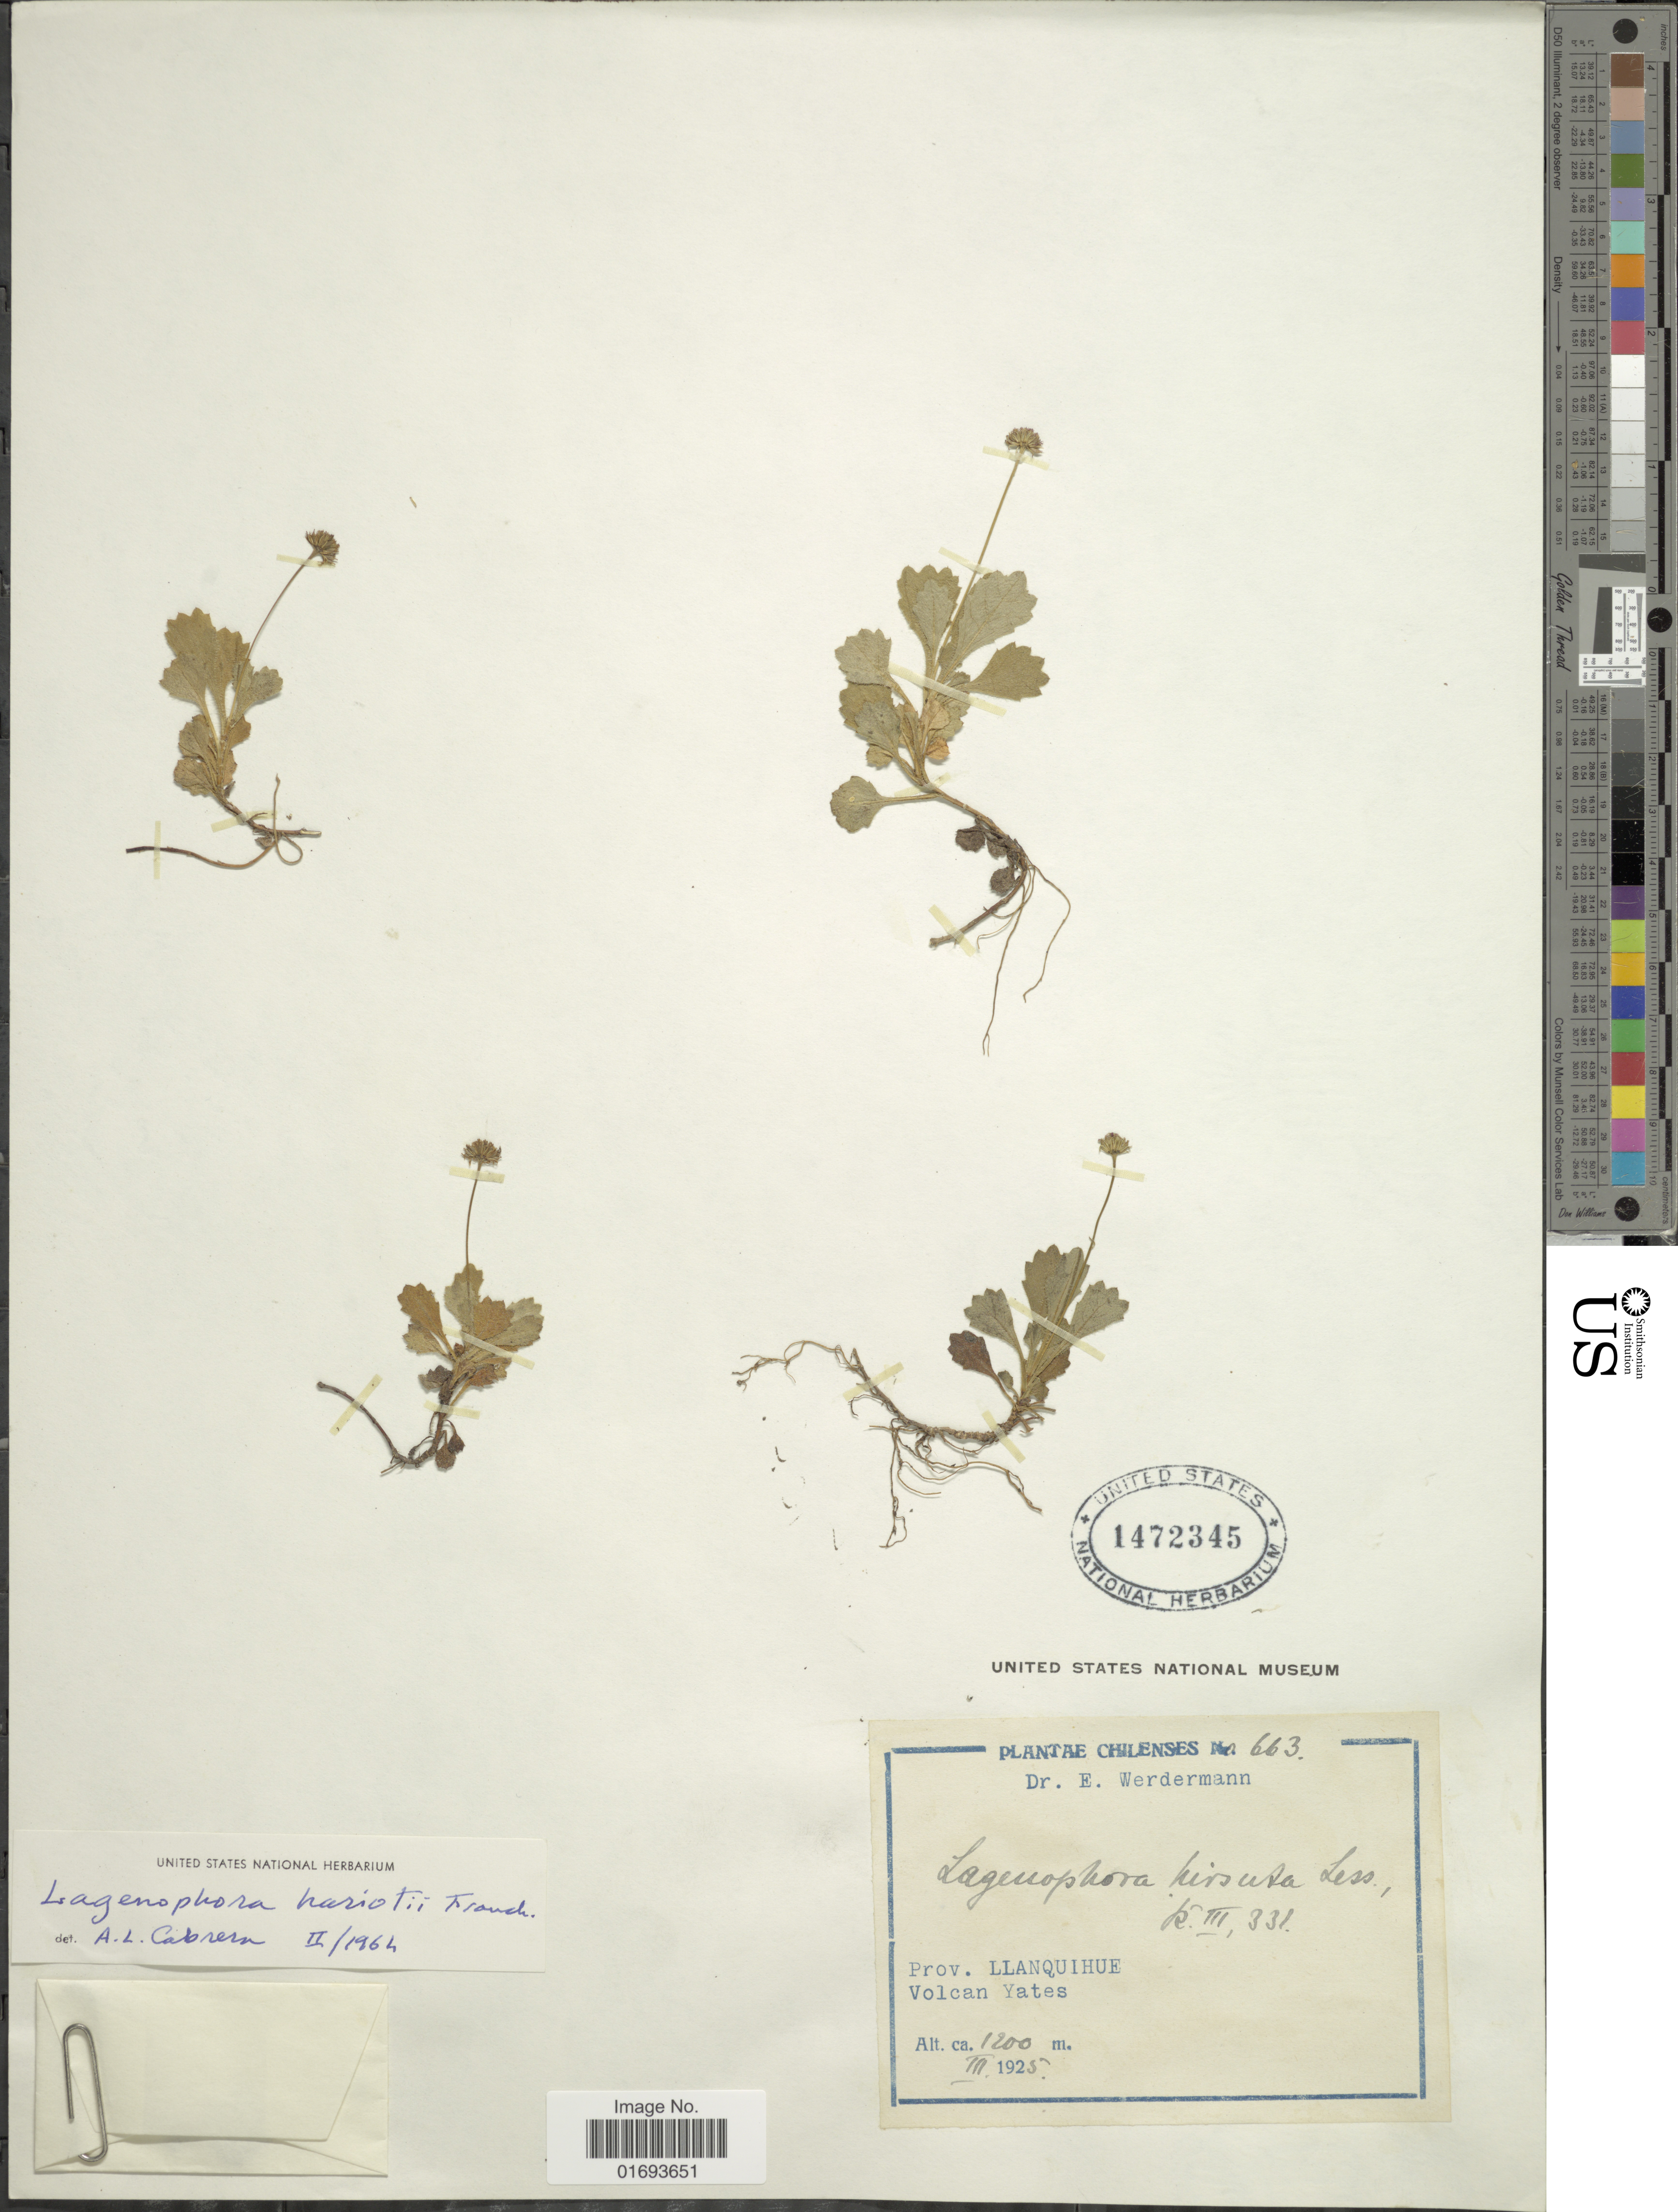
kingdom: Plantae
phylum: Tracheophyta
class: Magnoliopsida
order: Asterales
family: Asteraceae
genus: Lagenophora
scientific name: Lagenophora hariotii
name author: Franch.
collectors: E. Werdermann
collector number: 663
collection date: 1925-03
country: Chile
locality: Chilenses. Prov. Llanquihue. Volcan Yates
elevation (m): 1200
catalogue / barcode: US 1472345